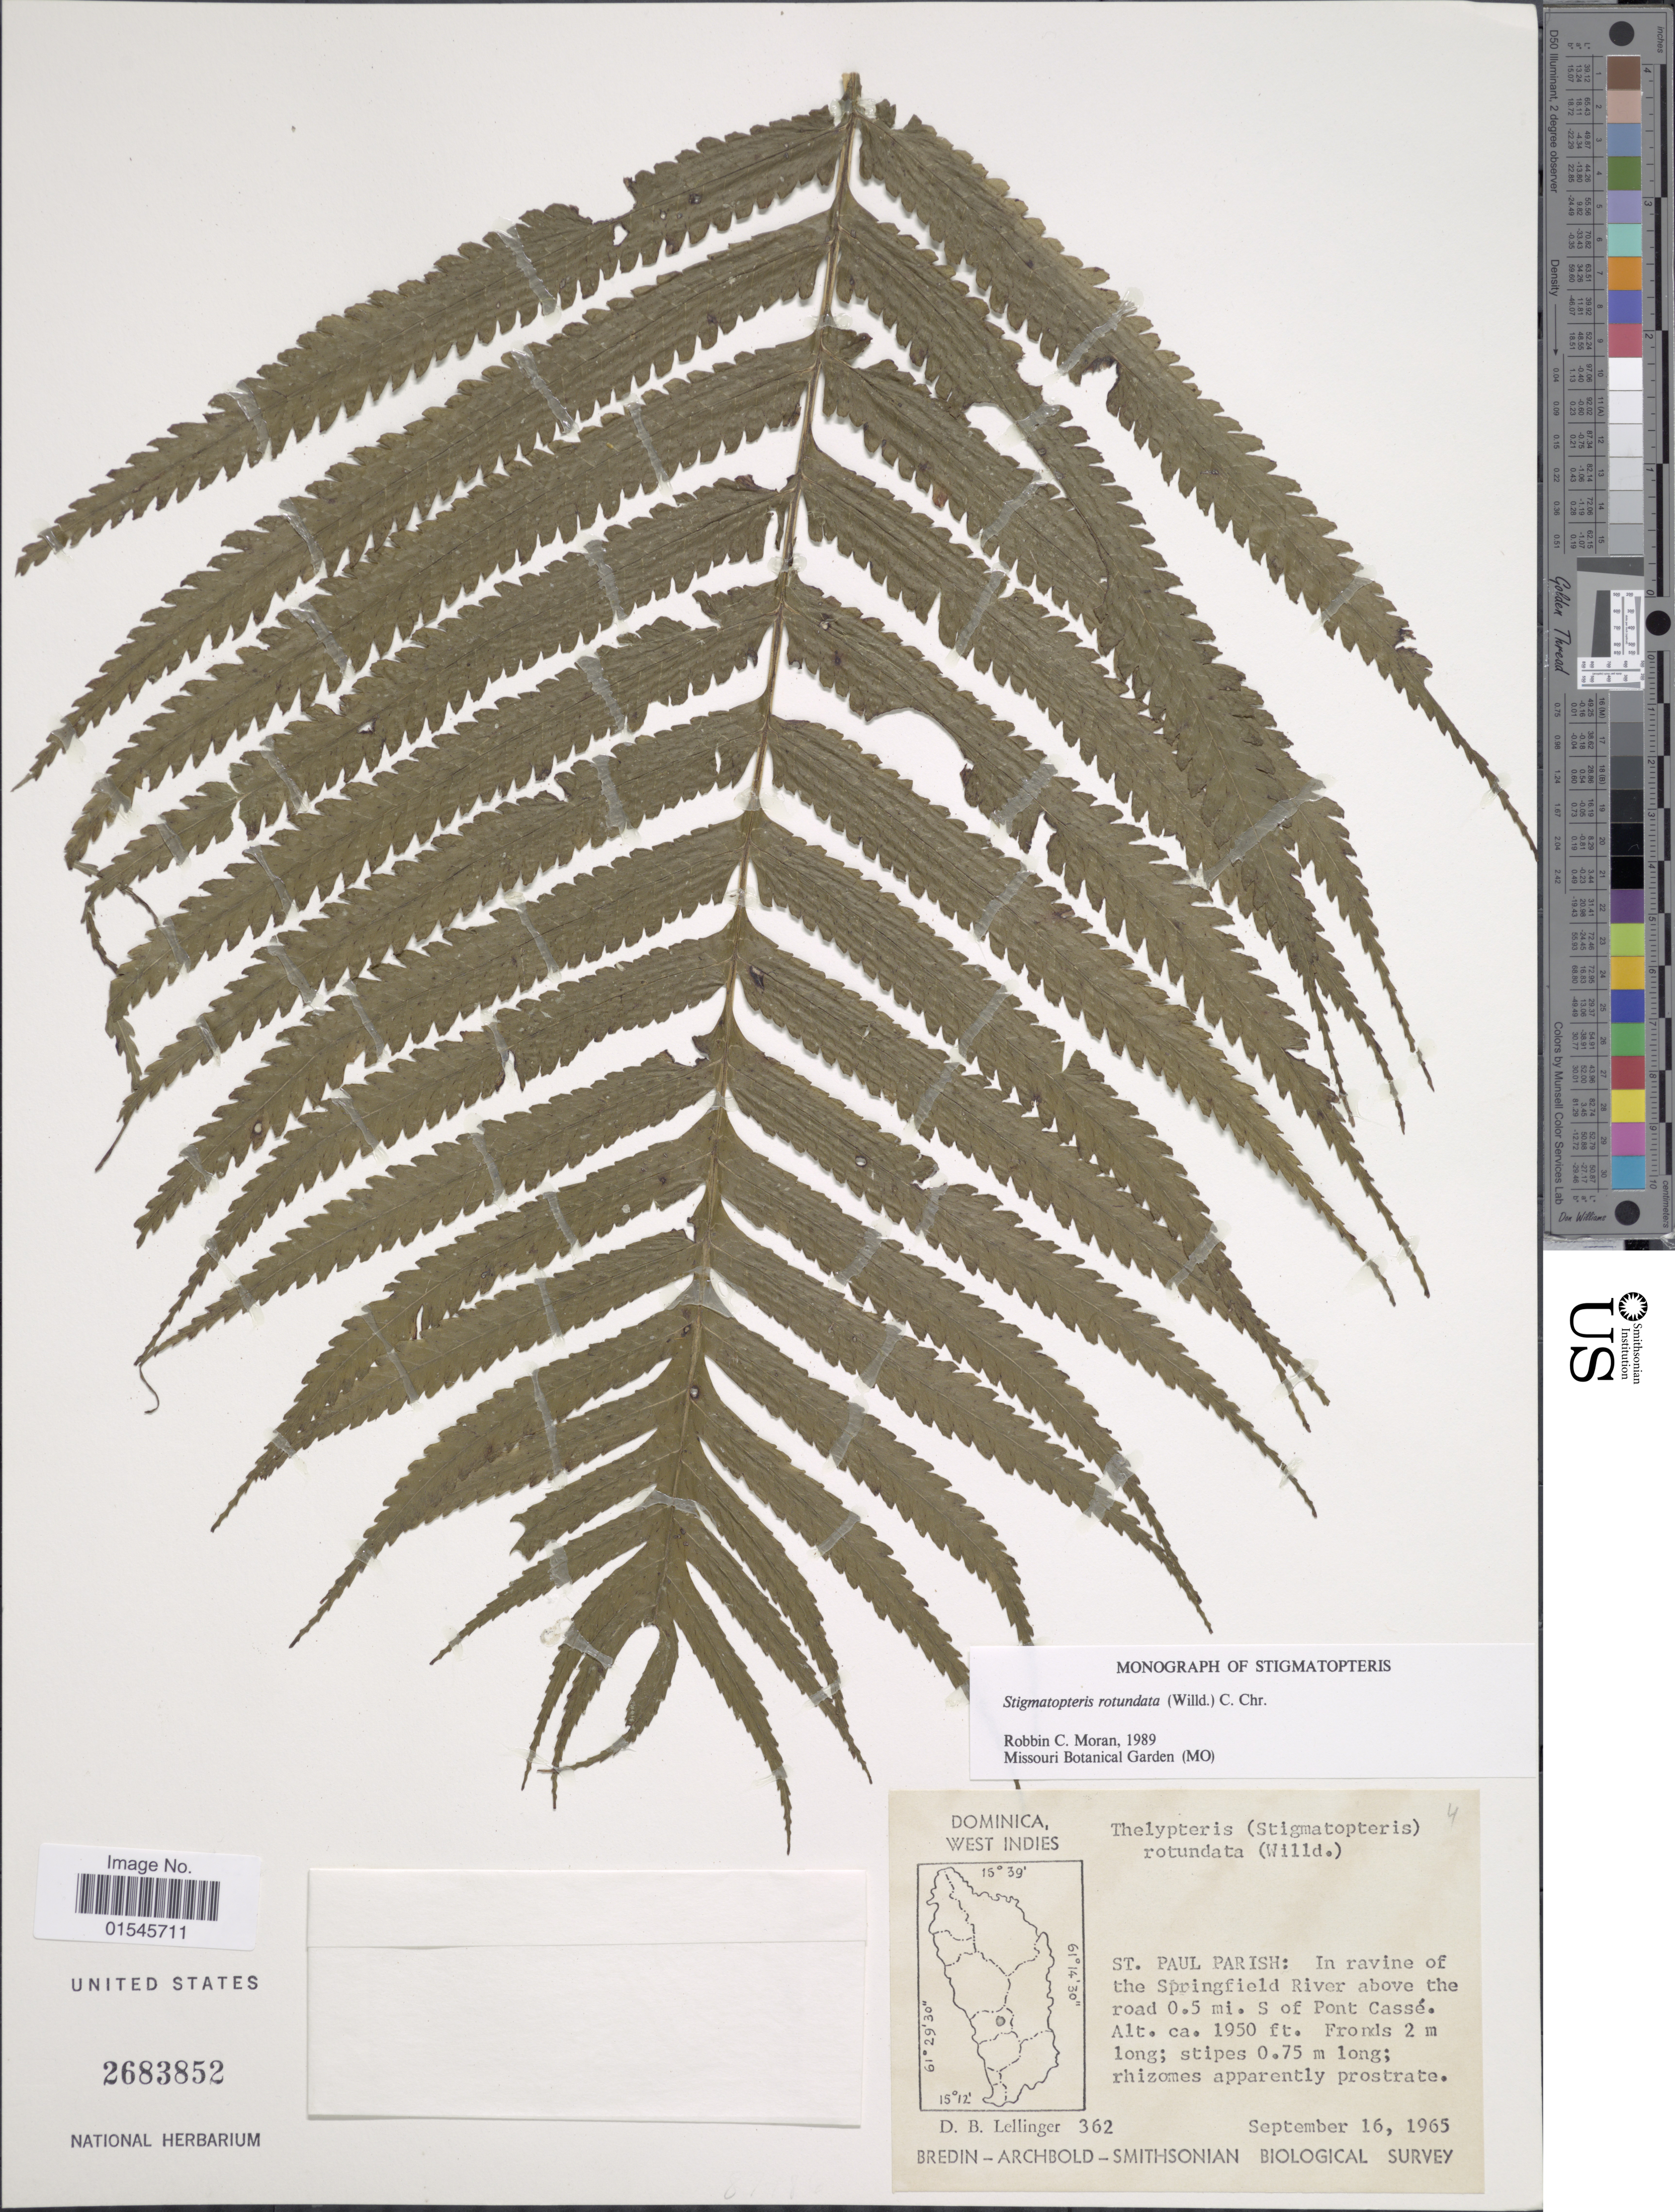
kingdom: Plantae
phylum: Tracheophyta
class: Polypodiopsida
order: Polypodiales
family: Dryopteridaceae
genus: Stigmatopteris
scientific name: Stigmatopteris rotundata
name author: (Willd.) C. Chr.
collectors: D. B. Lellinger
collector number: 362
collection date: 1965-09-16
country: Dominica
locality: St Paul Parish: In ravine of the Springfield River above the road 0.5 mi. S of Pont Cassé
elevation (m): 594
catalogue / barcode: US 2683852